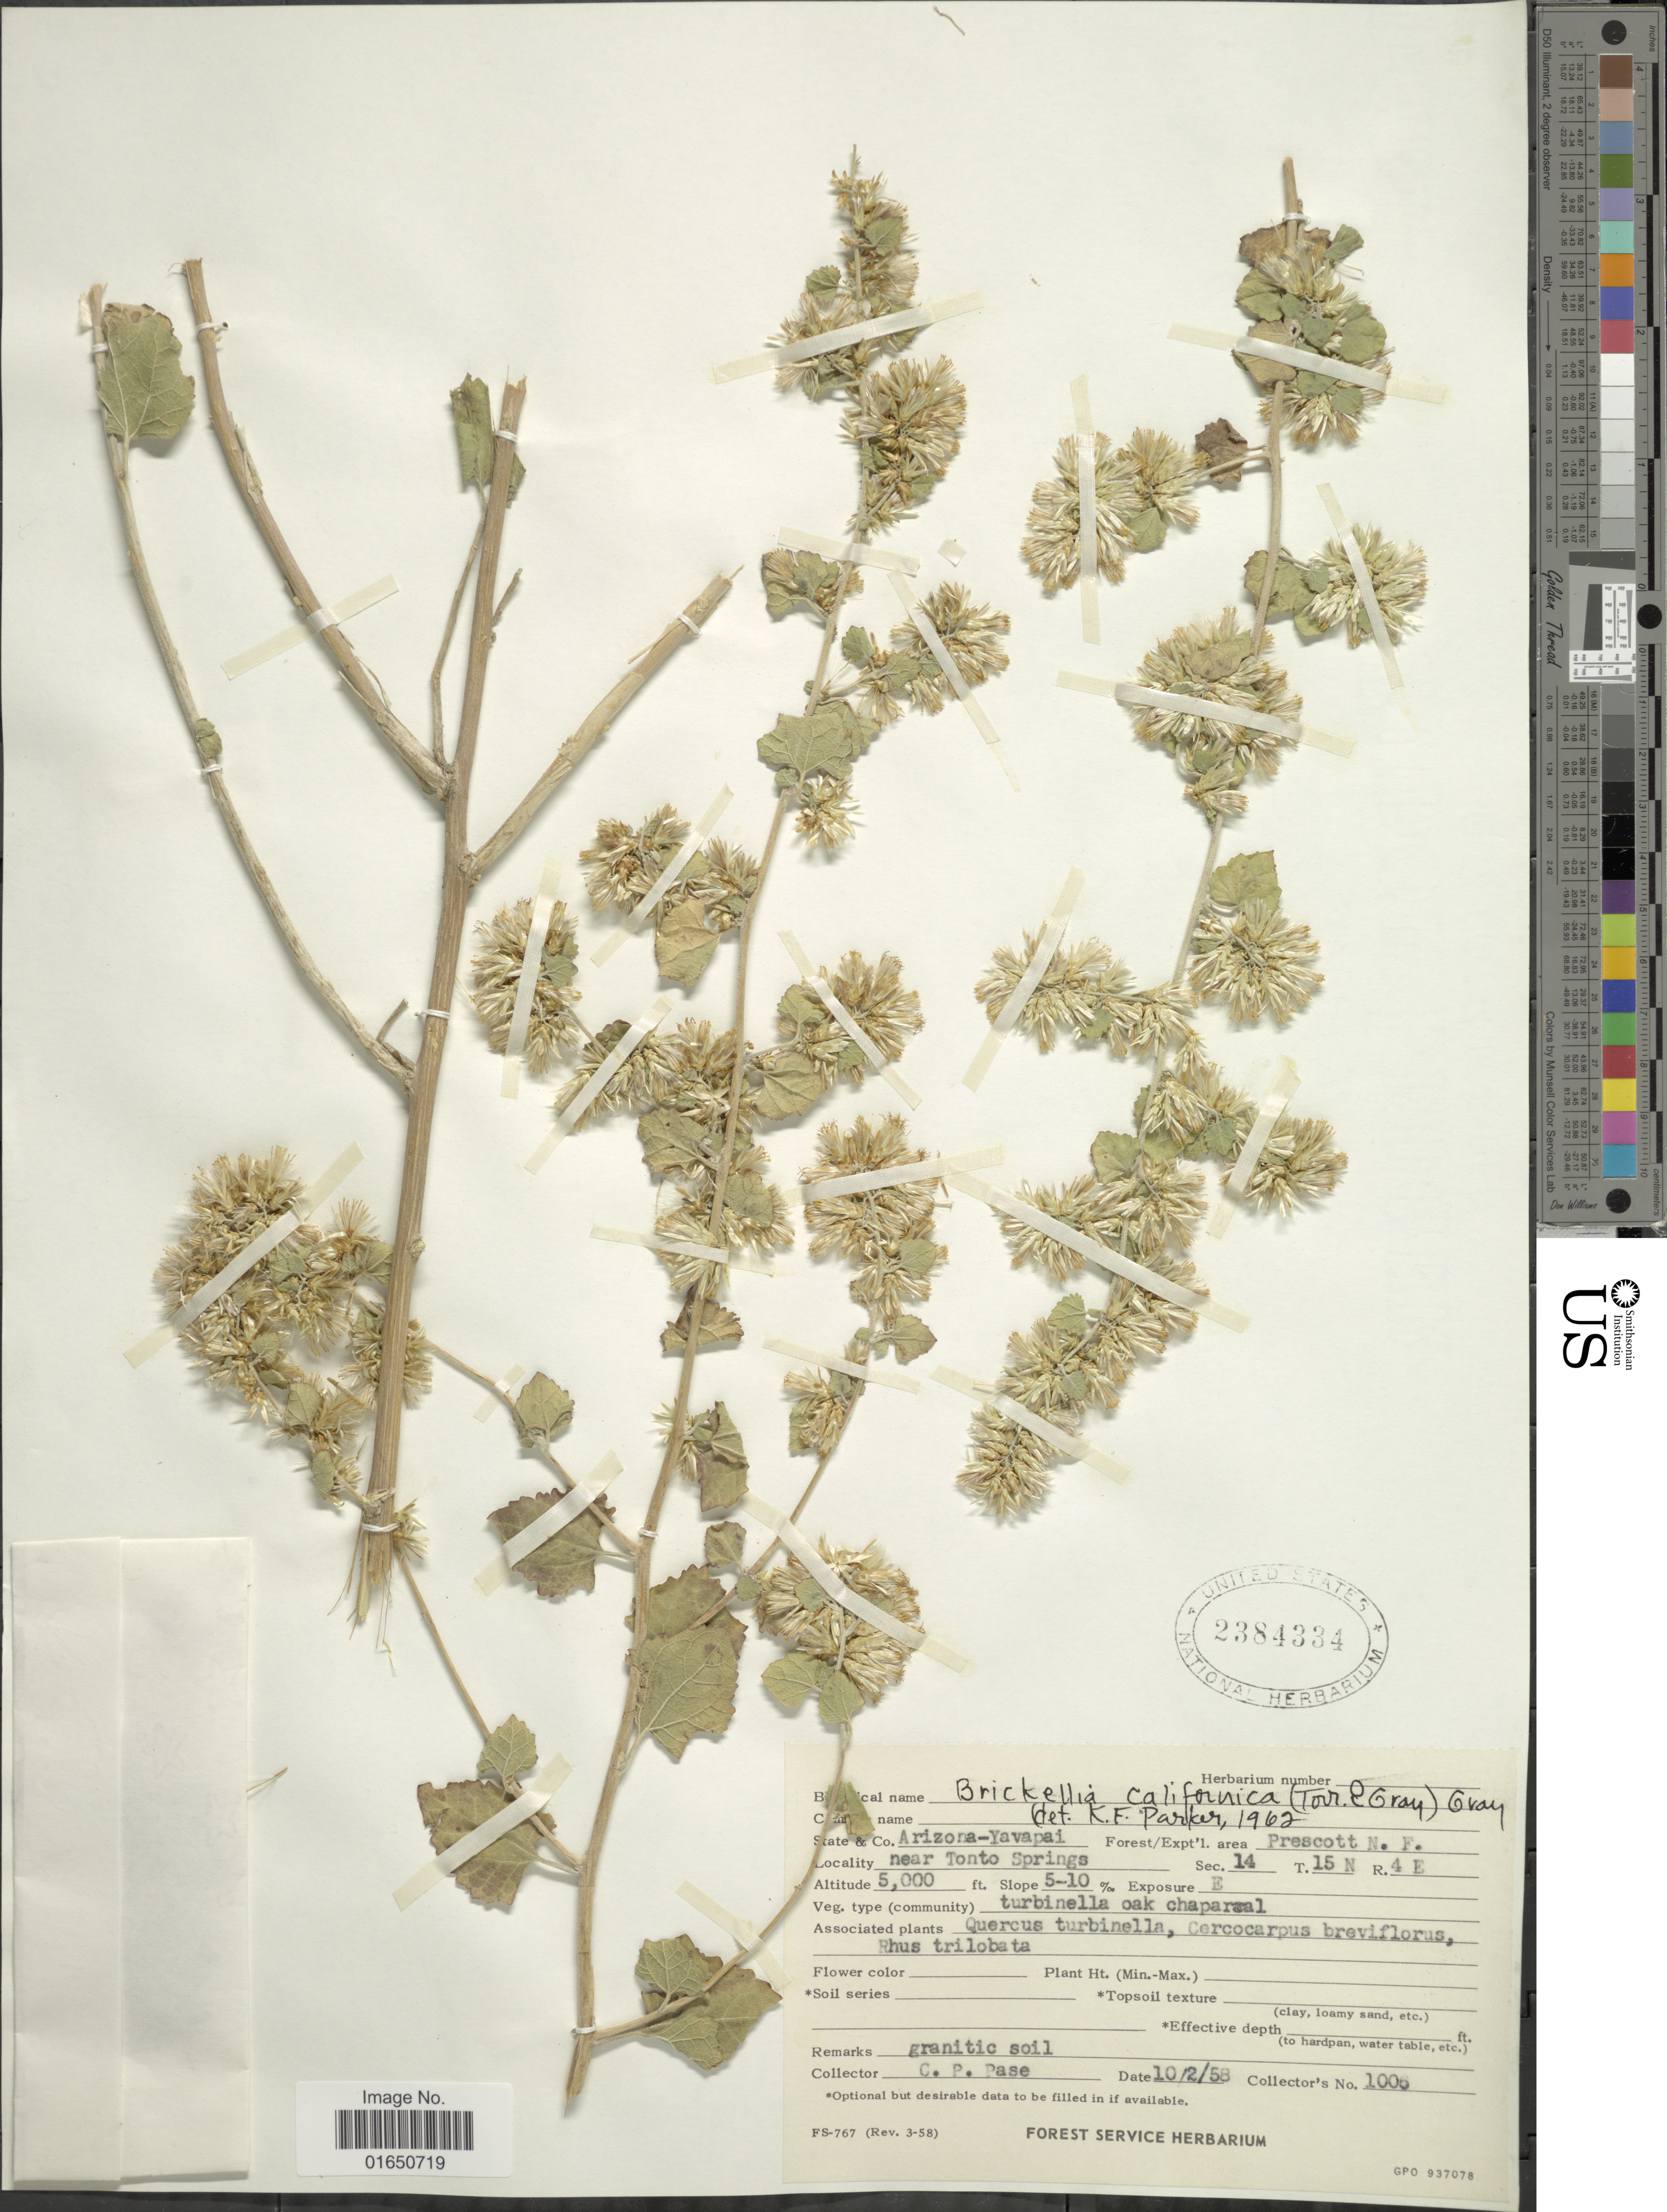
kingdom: Plantae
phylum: Tracheophyta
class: Magnoliopsida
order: Asterales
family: Asteraceae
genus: Brickellia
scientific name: Brickellia californica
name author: (Torr. & A. Gray) A. Gray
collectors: C. P. Pase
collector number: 1006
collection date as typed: Transcribed d/m/y: 2/10/58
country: United States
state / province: Arizona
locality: State & Co. Arizona-Yavapai, Forest/Expt'l. area Prescott N.F., near Tonto Springs, Sec. 14 T. 15 N R. 4 E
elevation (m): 1524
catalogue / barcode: US 2384334